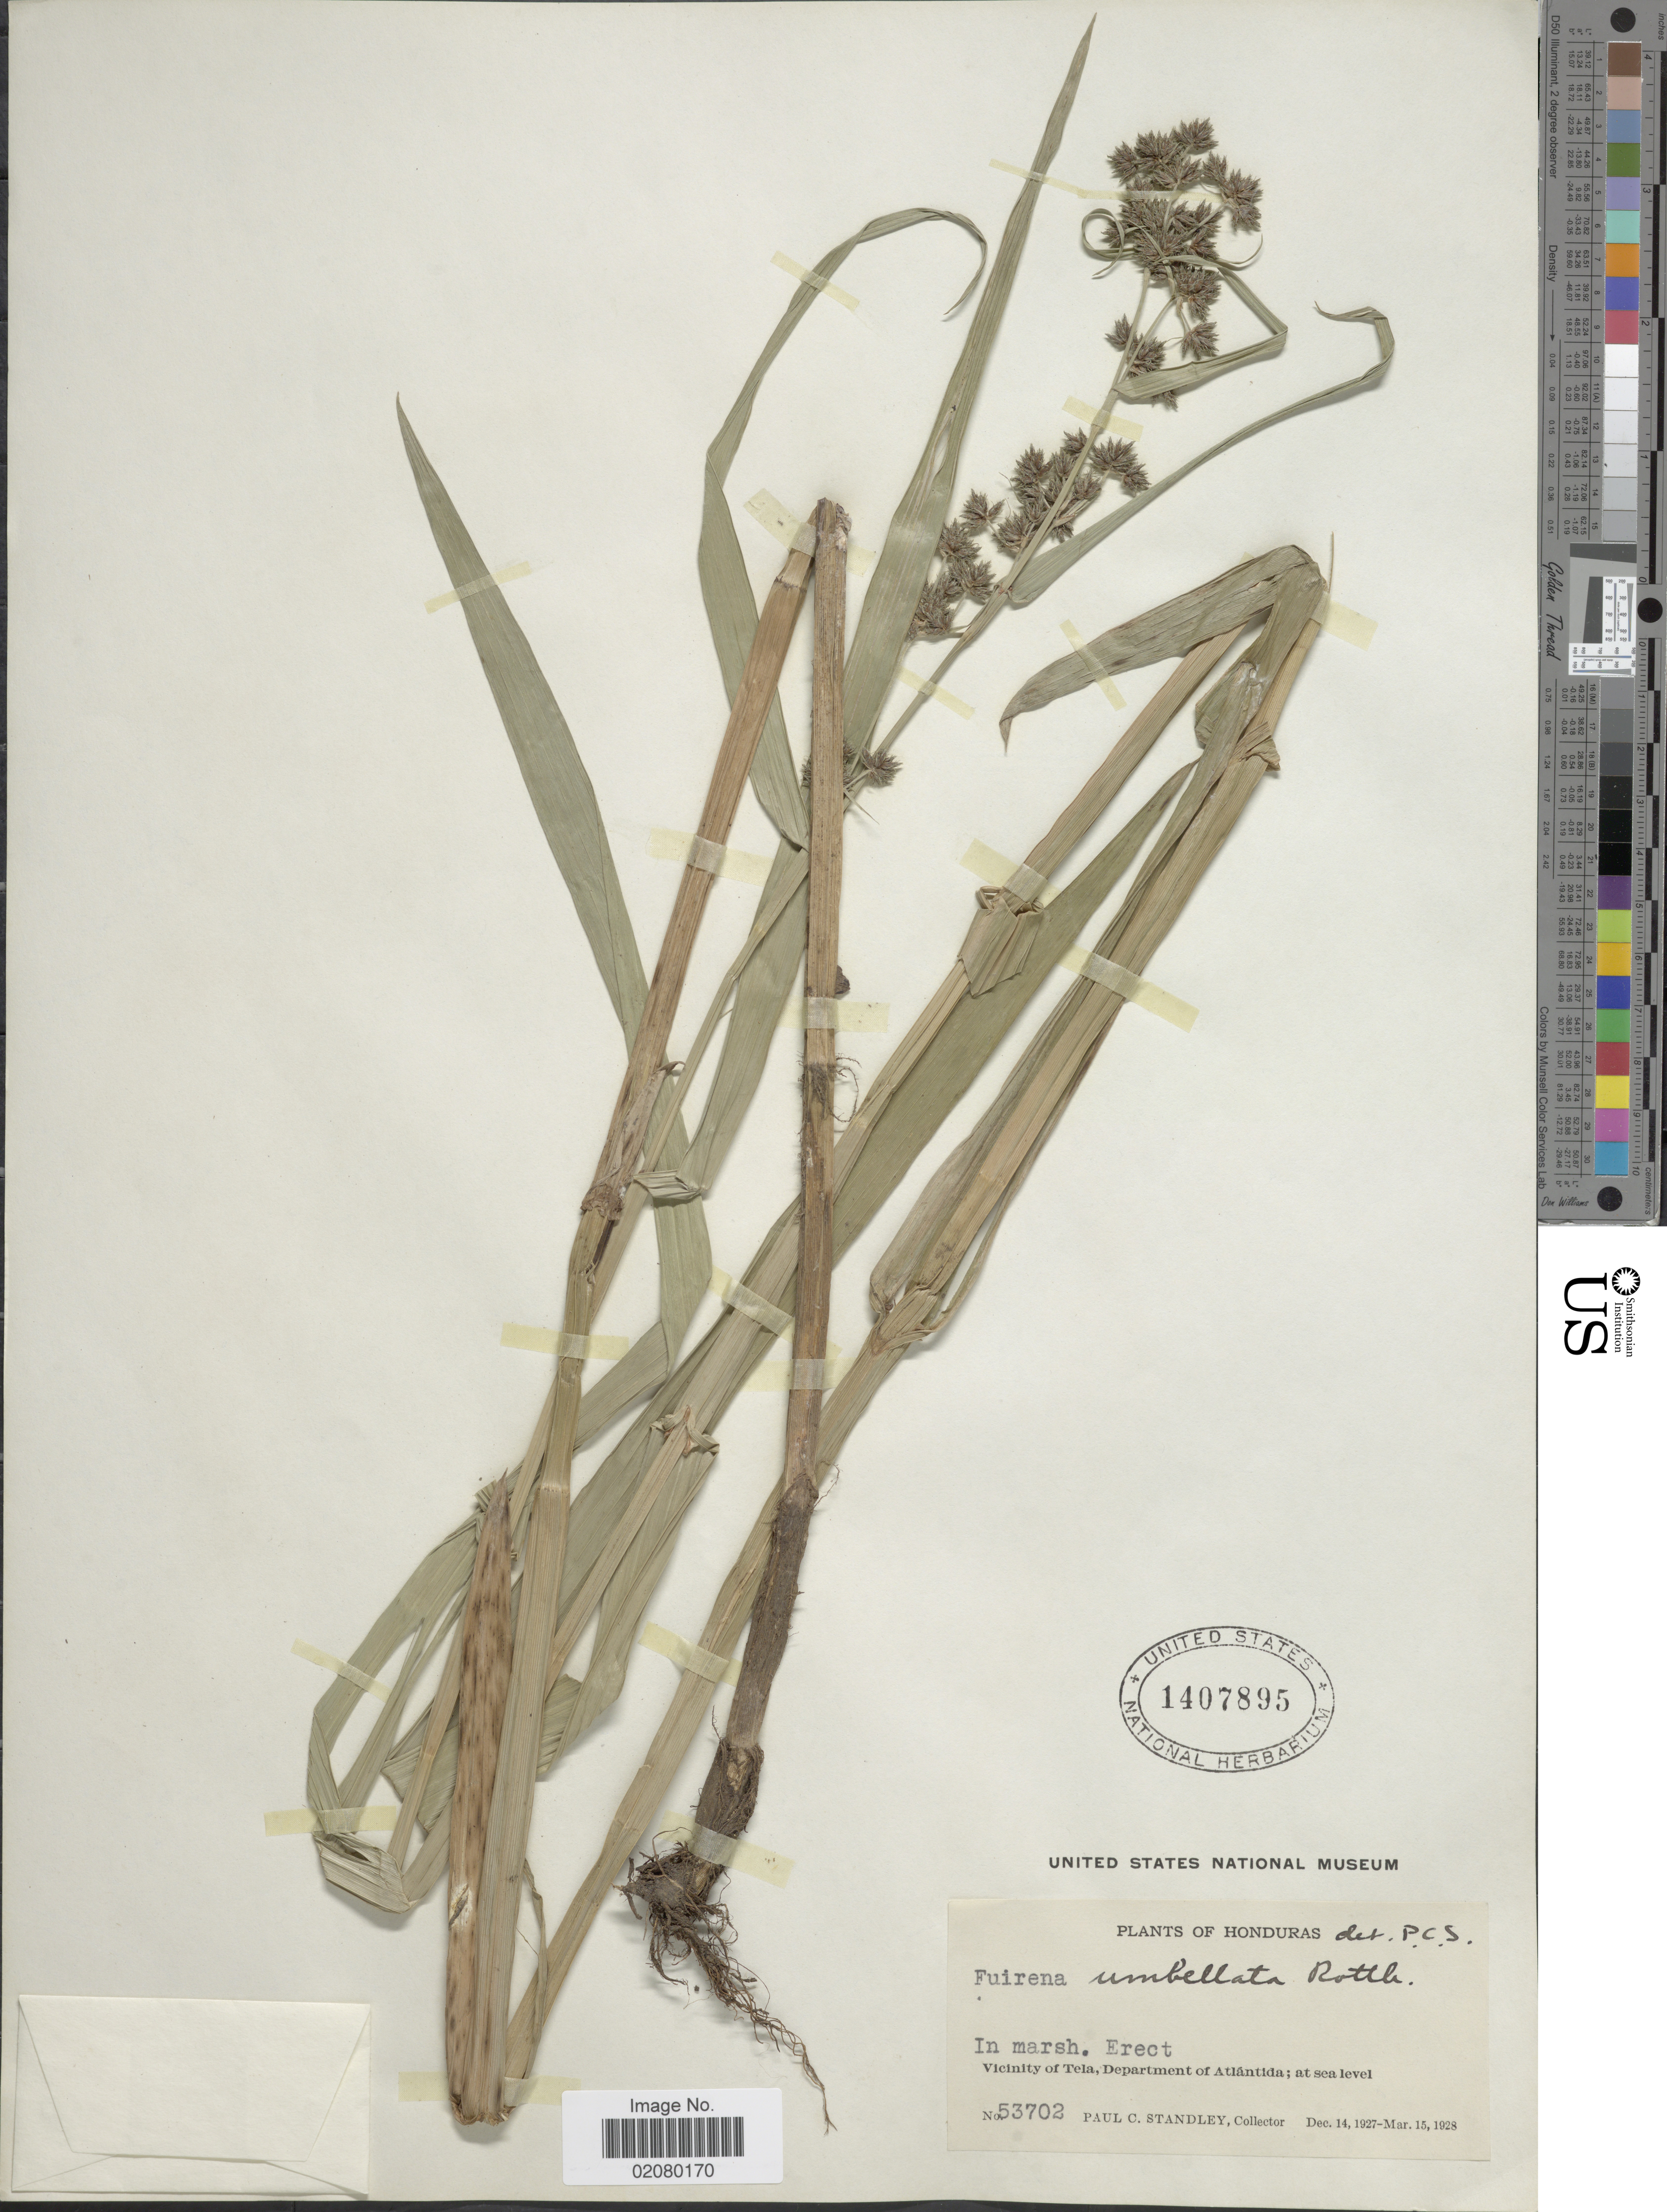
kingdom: Plantae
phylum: Tracheophyta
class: Liliopsida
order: Poales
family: Cyperaceae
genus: Fuirena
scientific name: Fuirena umbellata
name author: Rottb.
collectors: P. C. Standley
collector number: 53702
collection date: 1927-12-14/1928-03-15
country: Honduras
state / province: Atlántida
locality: Vicinity of Tela, Department of Atlantida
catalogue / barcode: US 1407895